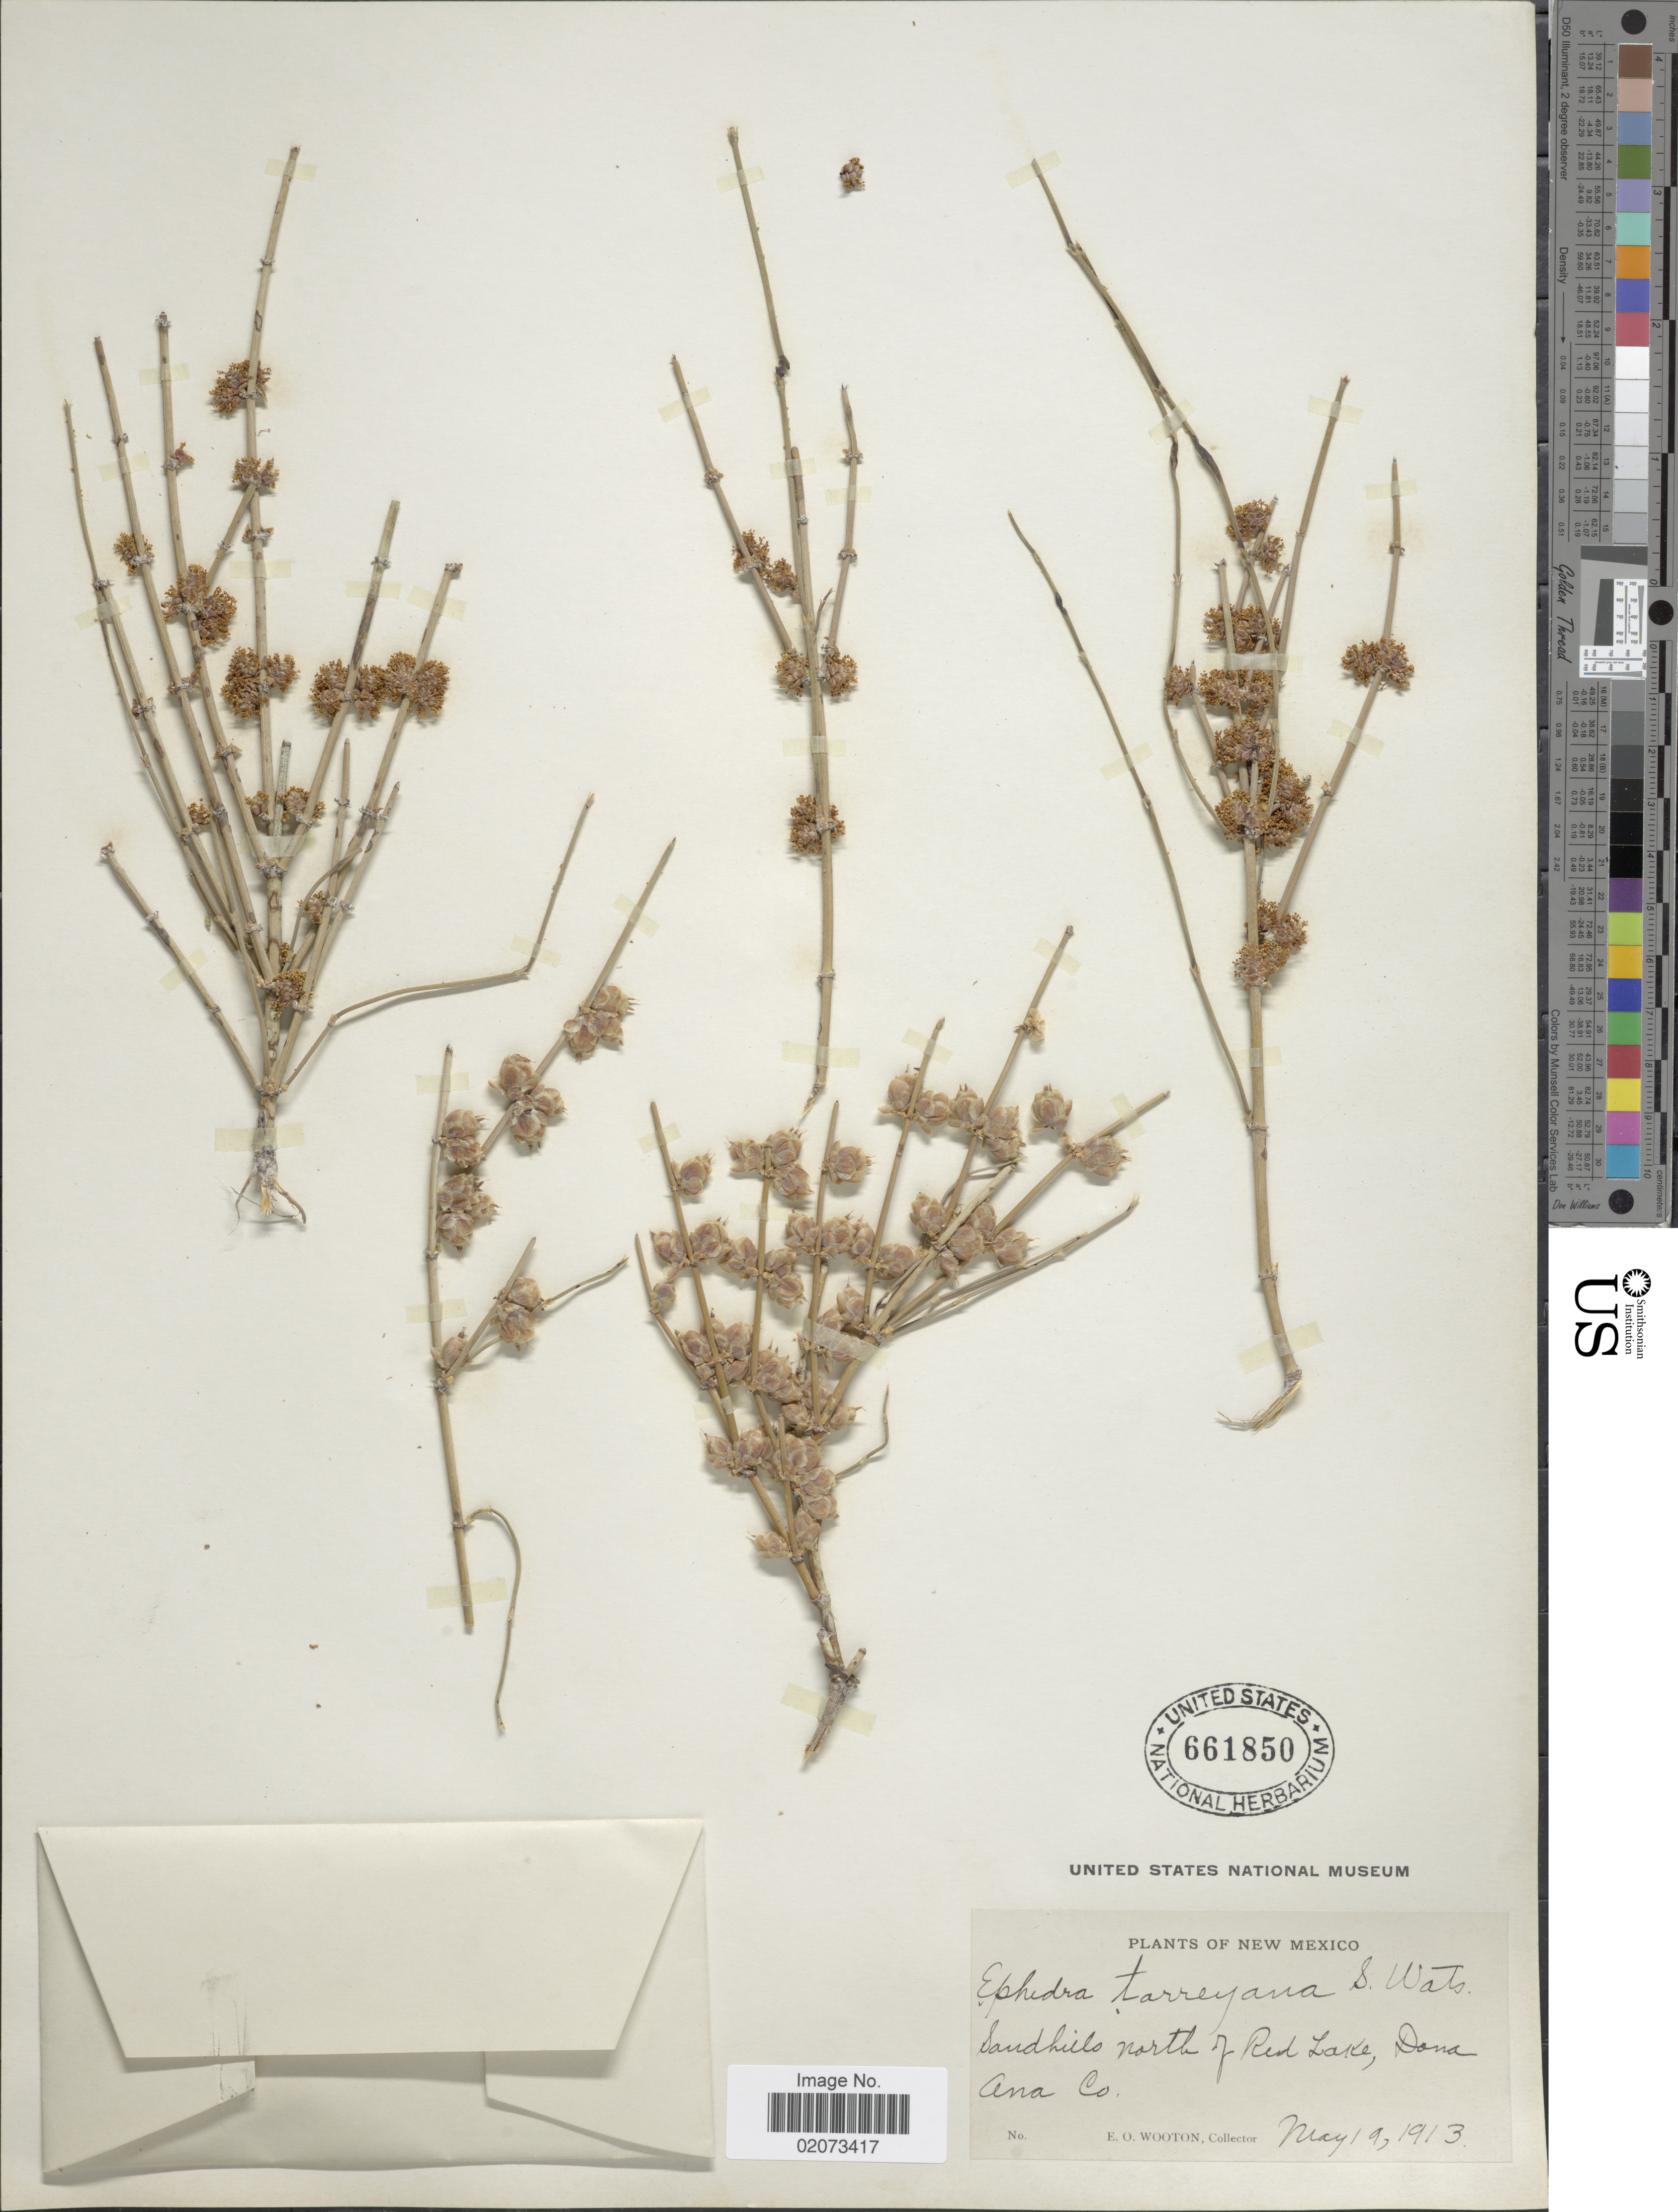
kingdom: Plantae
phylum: Tracheophyta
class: Gnetopsida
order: Ephedrales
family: Ephedraceae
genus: Ephedra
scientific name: Ephedra torreyana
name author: S. Watson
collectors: E. O. Wooton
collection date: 1913-05-19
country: United States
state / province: New Mexico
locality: Sandhills north of Red Lake, Dona. Ana Co.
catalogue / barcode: US 661850